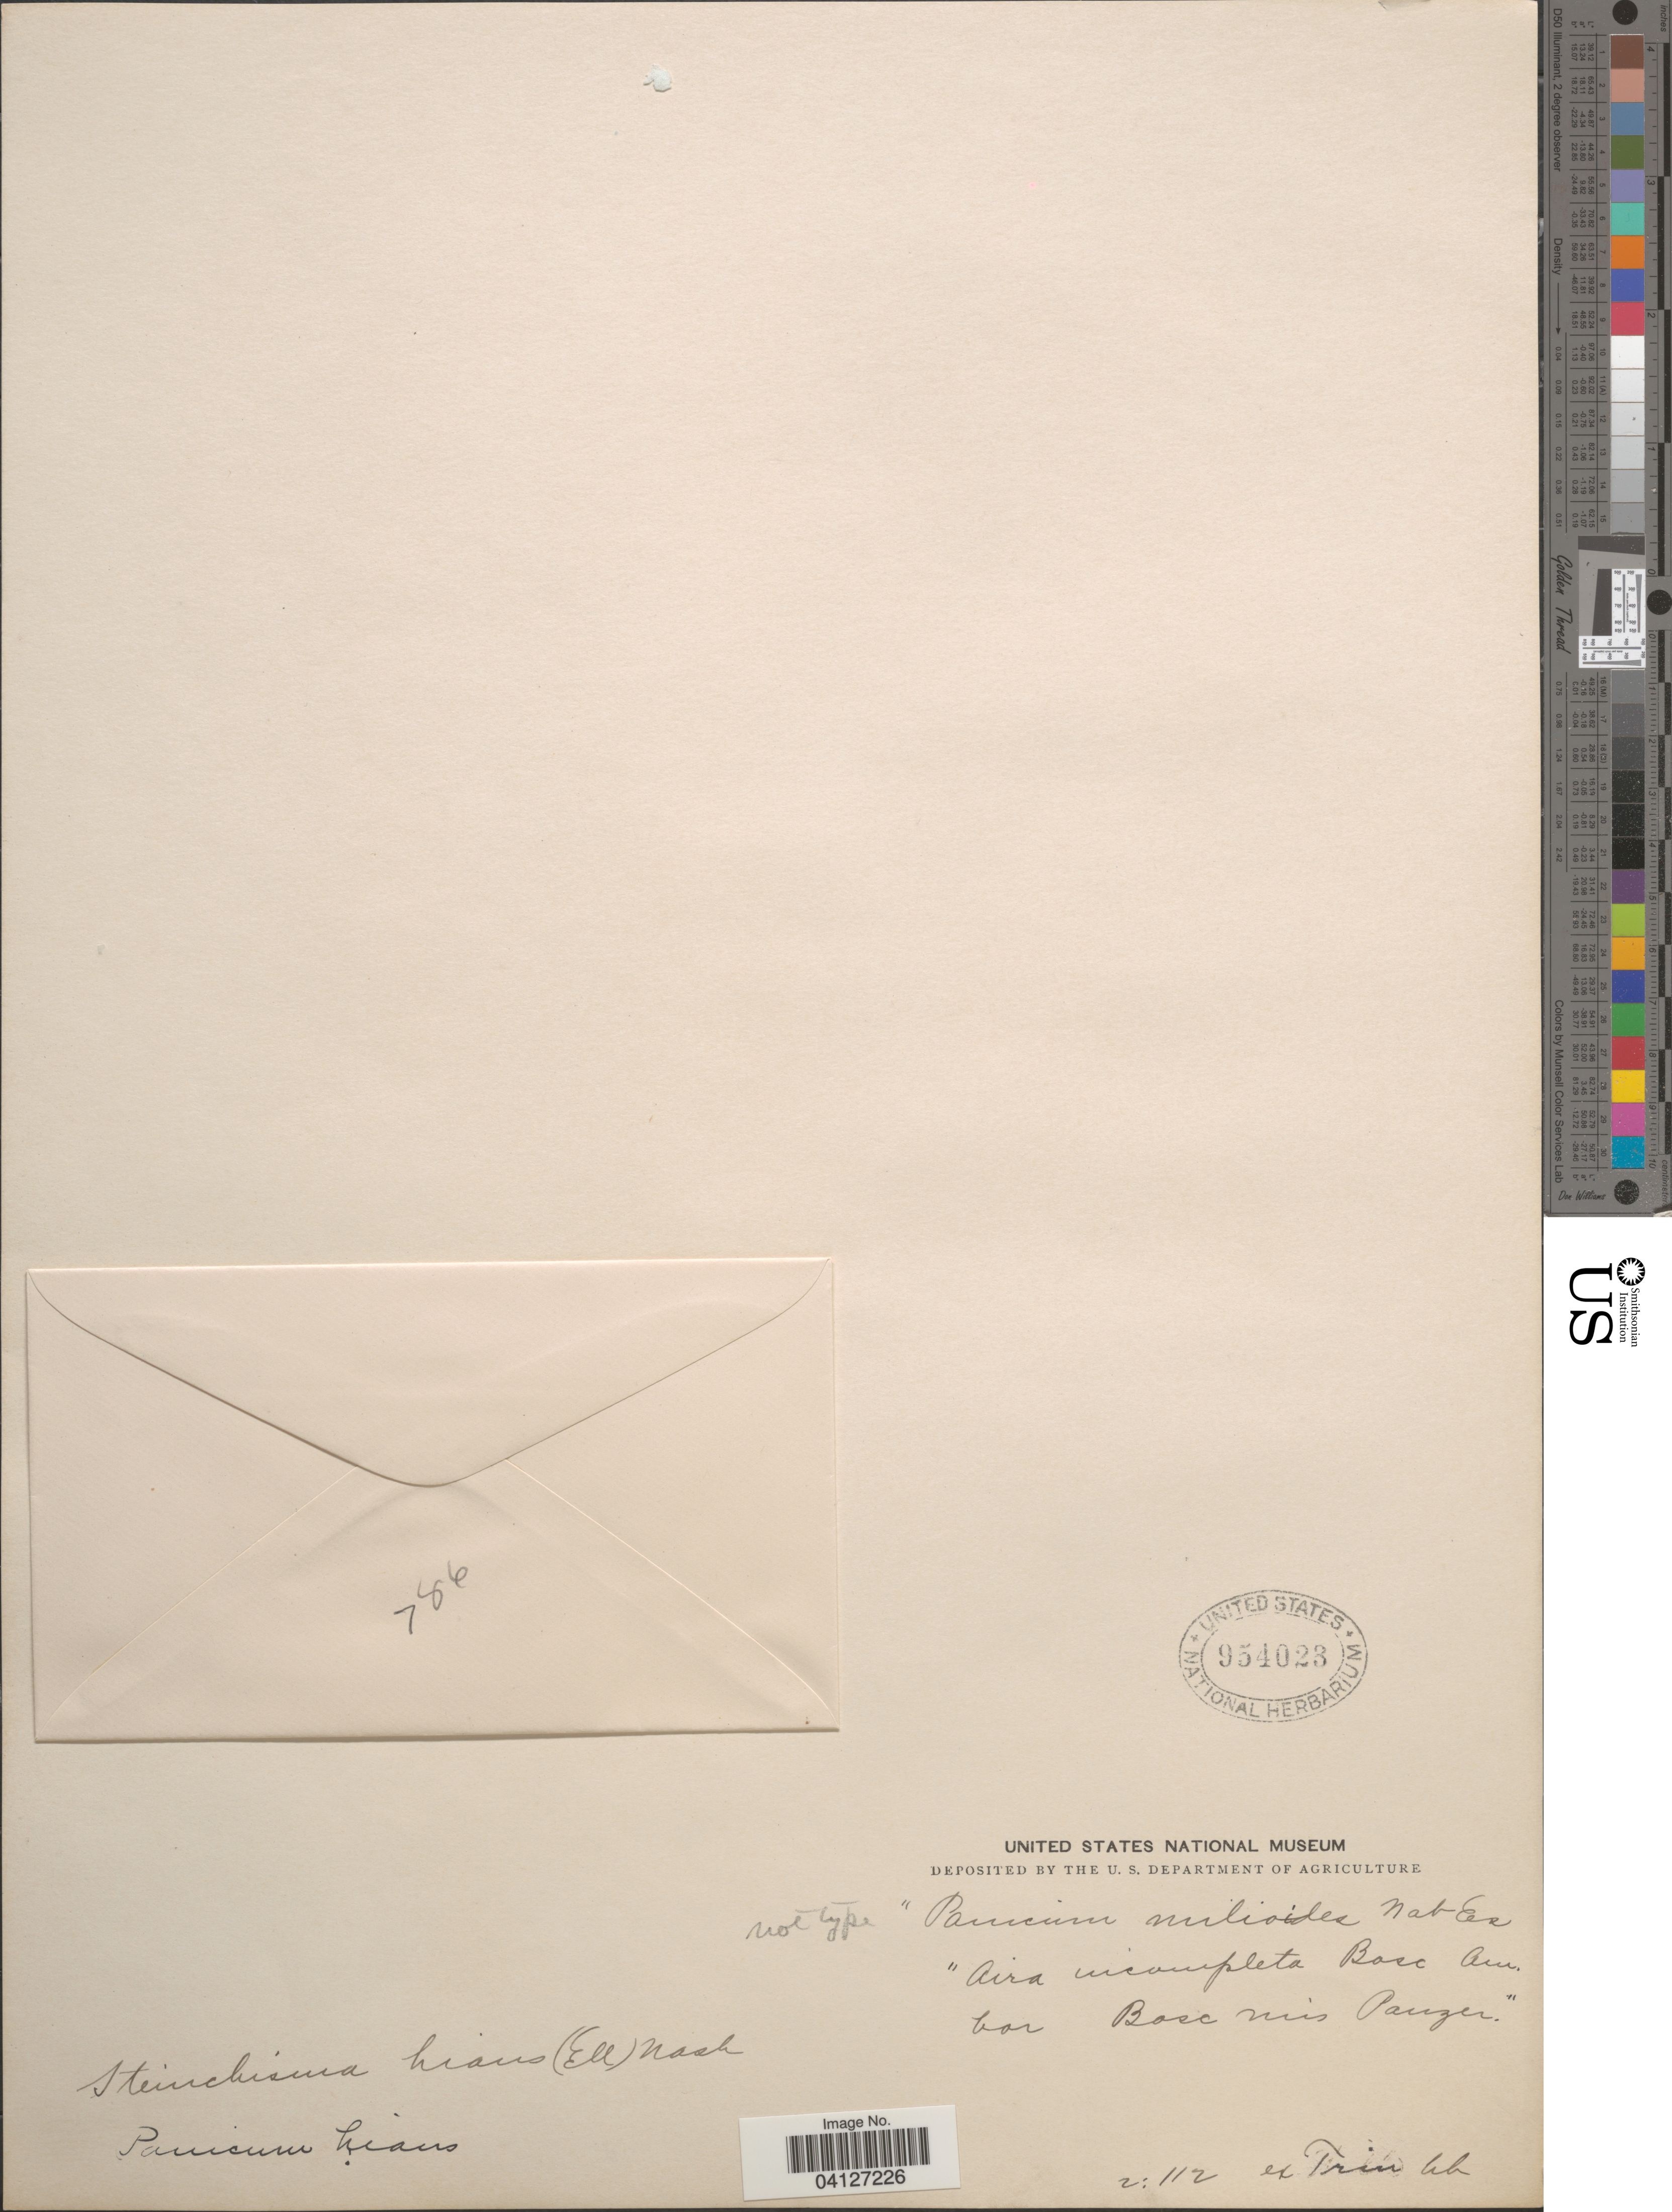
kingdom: Plantae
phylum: Tracheophyta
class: Liliopsida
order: Poales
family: Poaceae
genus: Panicum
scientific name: Panicum milioides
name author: Nees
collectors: Panzer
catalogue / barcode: US 954023